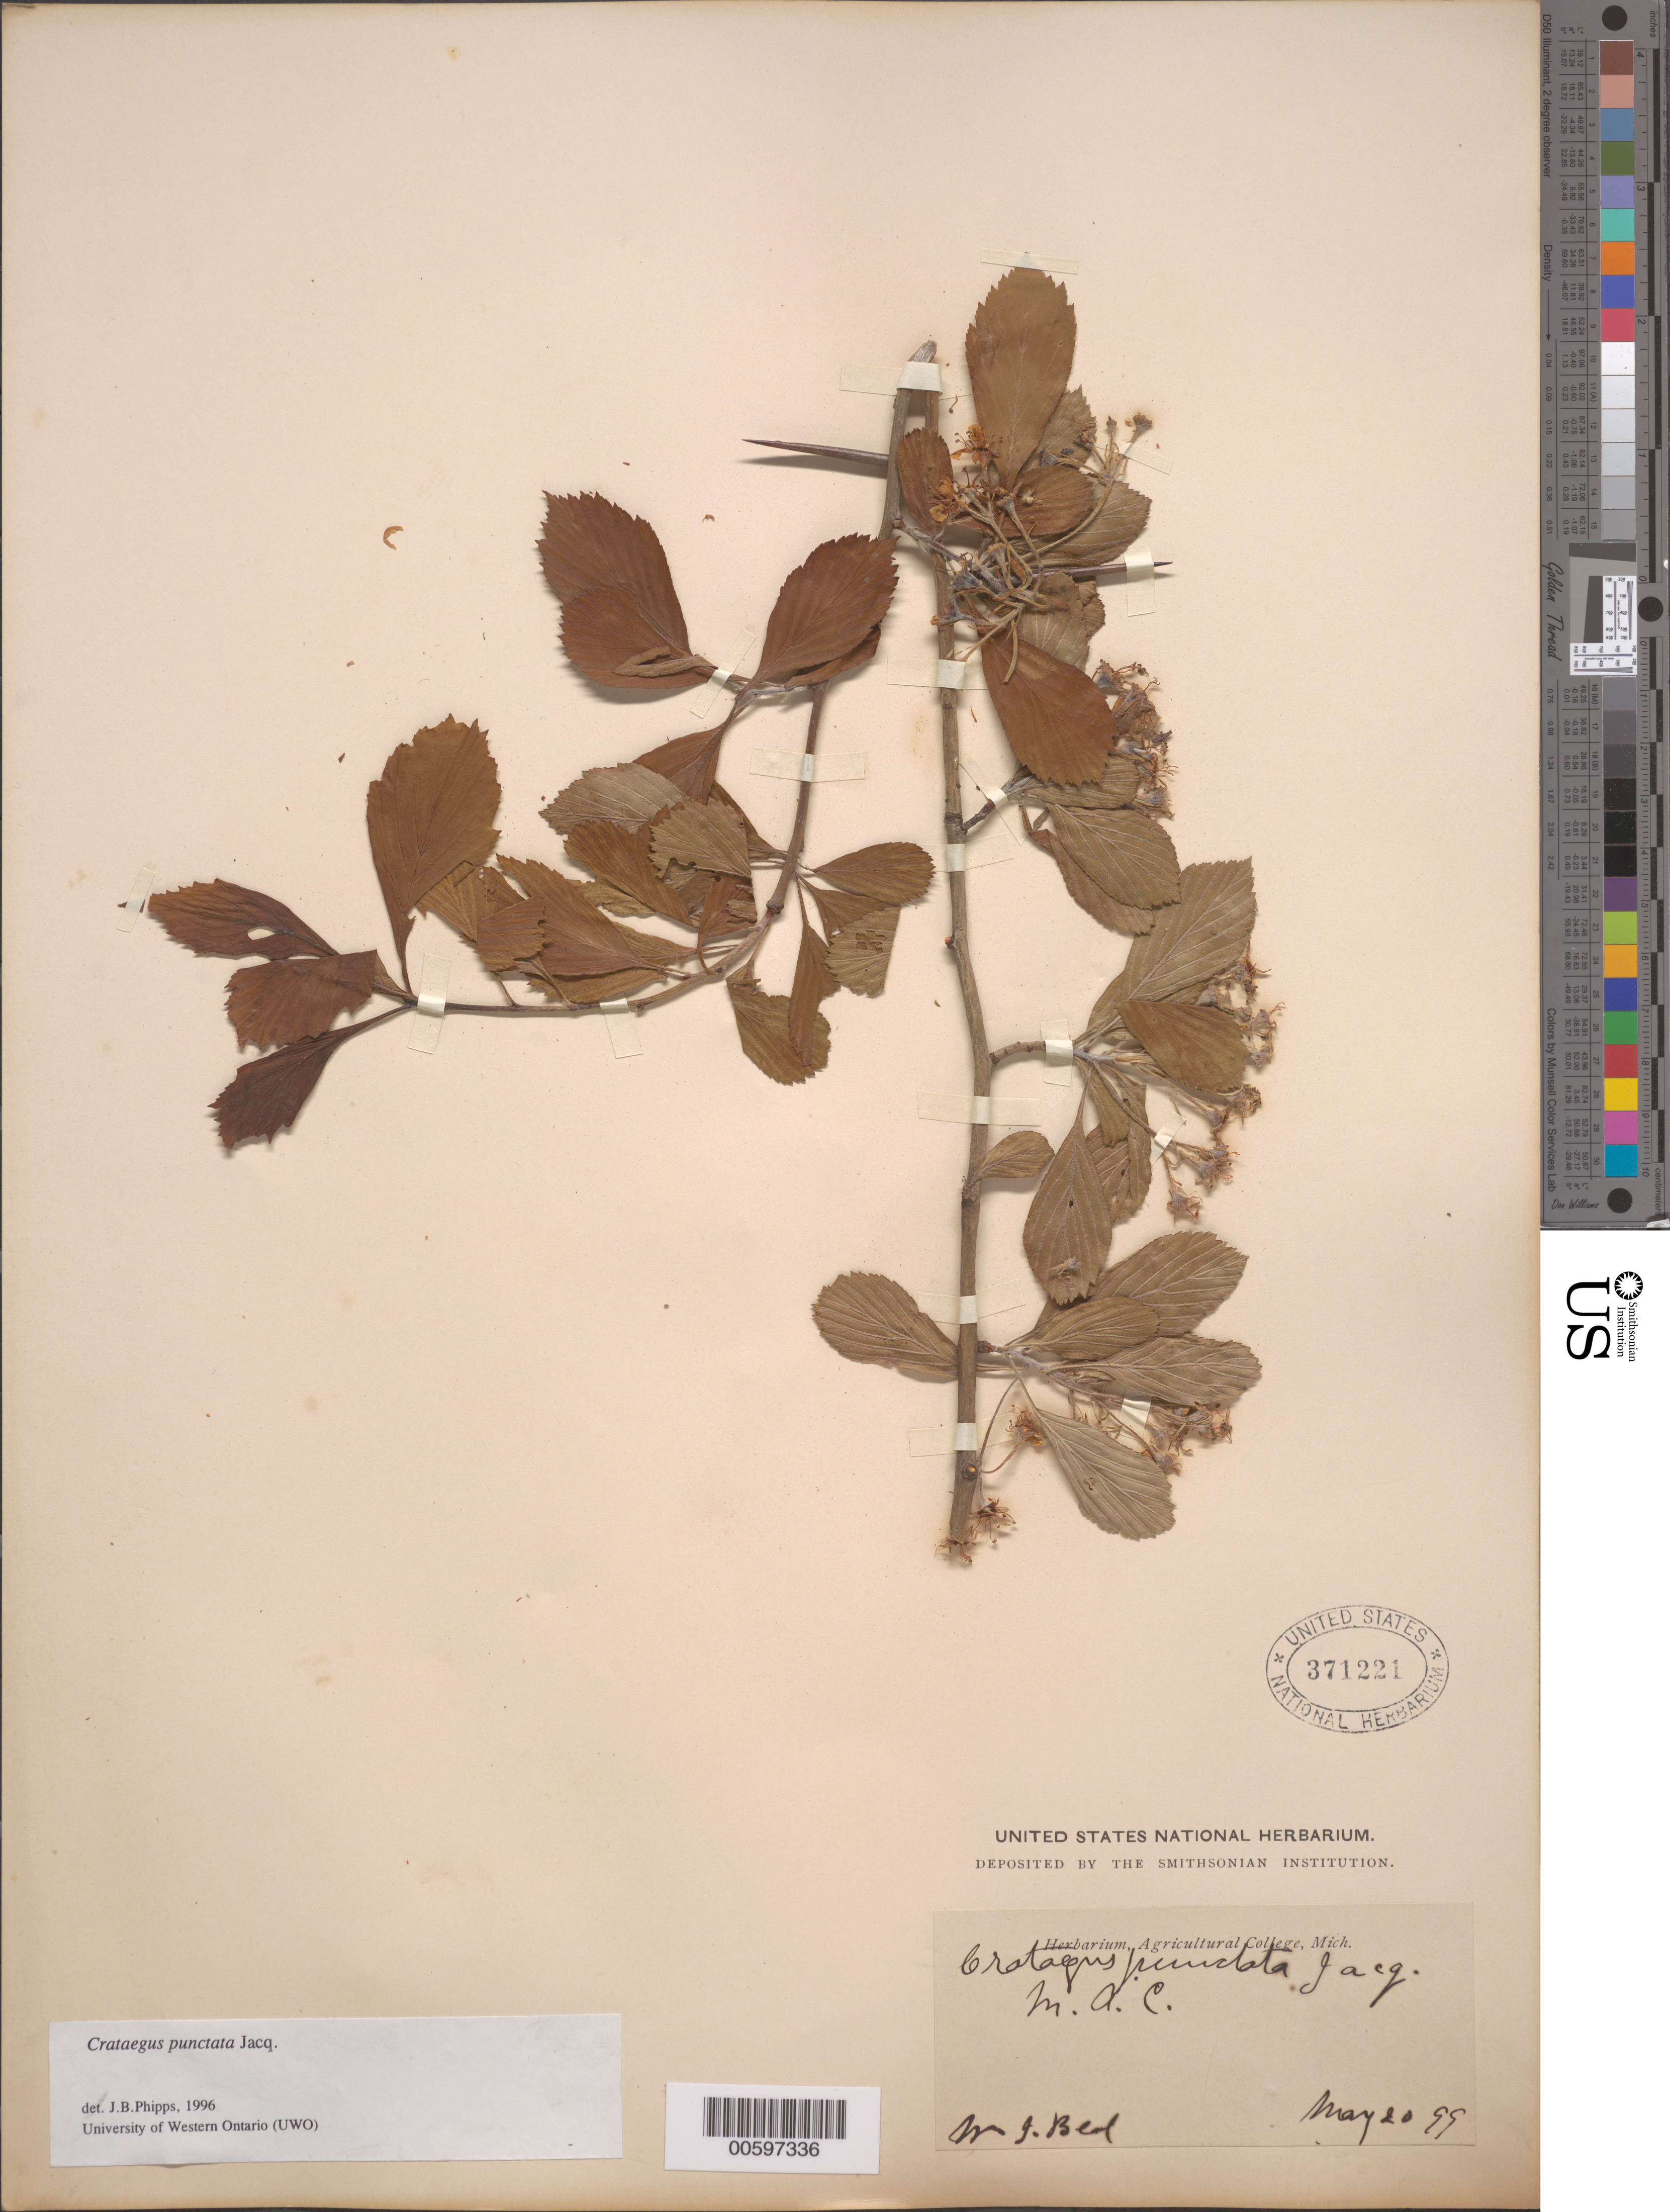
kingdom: Plantae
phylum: Tracheophyta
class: Magnoliopsida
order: Rosales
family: Rosaceae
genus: Crataegus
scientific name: Crataegus punctata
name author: Jacq.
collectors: W. J. Beal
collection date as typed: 20 May 1899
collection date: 1899-05-20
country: United States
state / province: Michigan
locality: Michigan Agricultural College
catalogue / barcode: US 371221